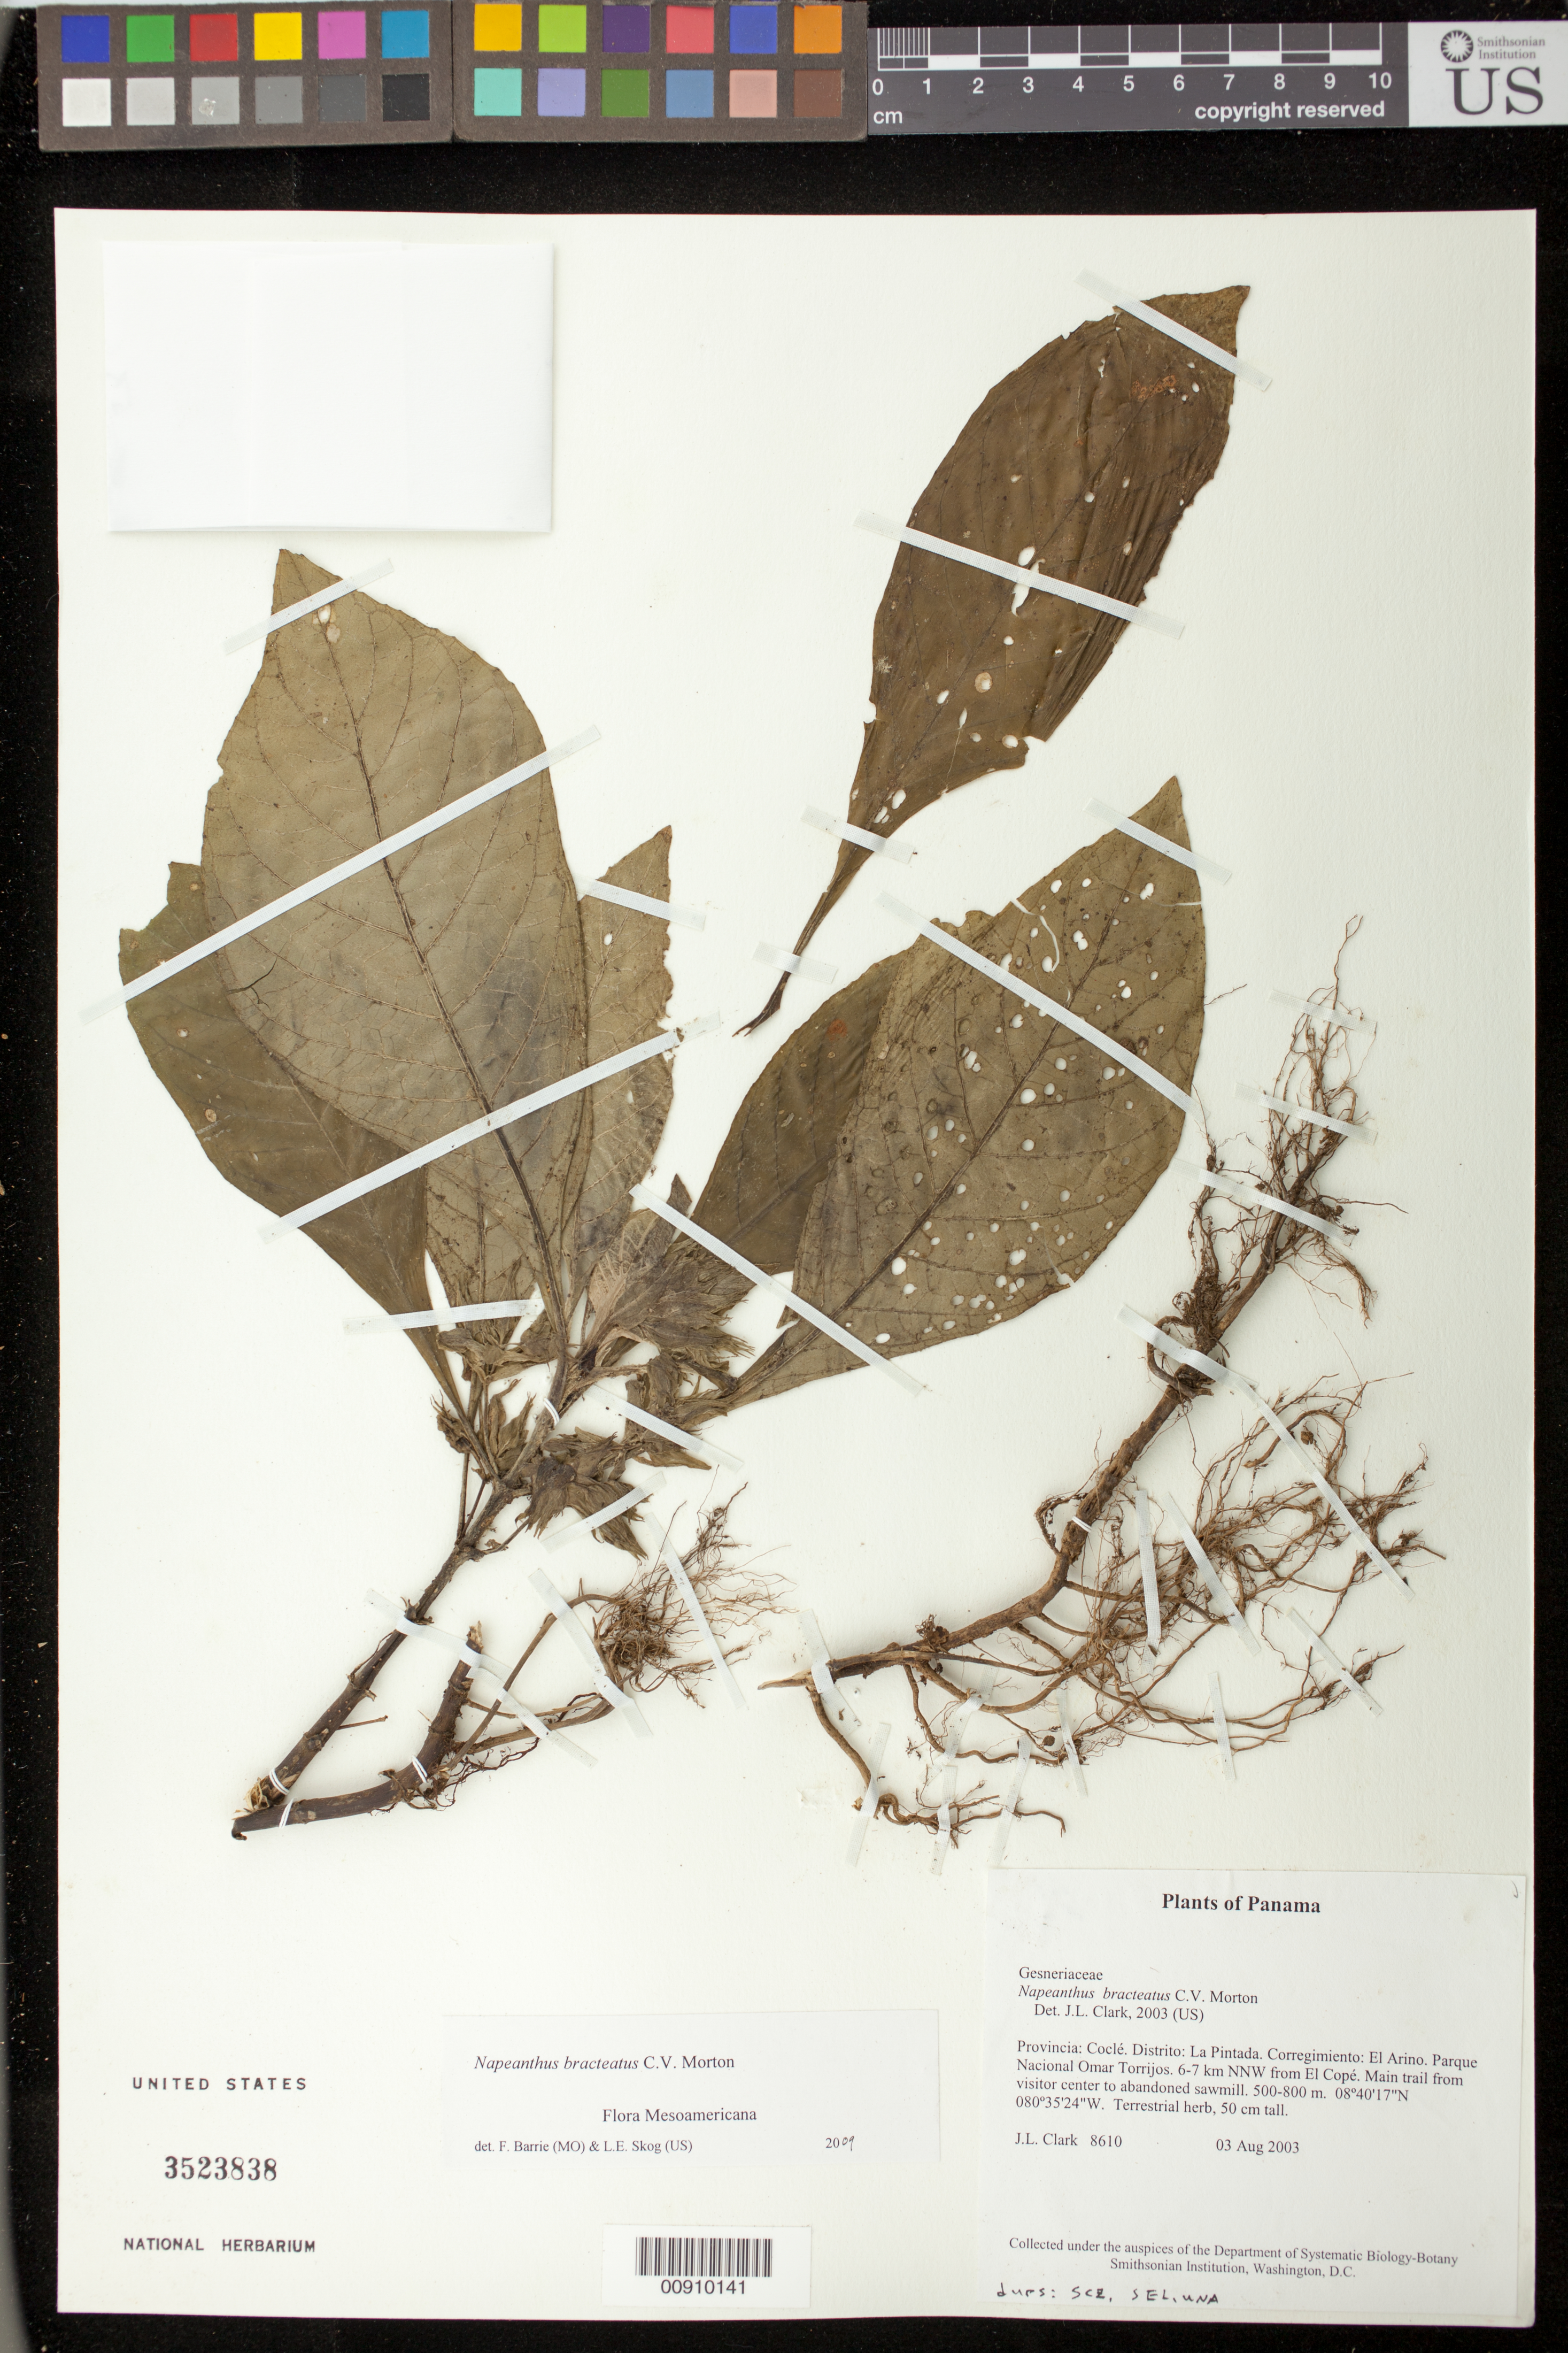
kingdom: Plantae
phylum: Tracheophyta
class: Magnoliopsida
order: Lamiales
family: Gesneriaceae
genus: Napeanthus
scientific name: Napeanthus bracteatus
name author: C.V. Morton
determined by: Clark, J. L., (SEL), The Marie Selby Botanical Garden (UNITED STATES)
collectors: J. L. Clark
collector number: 8610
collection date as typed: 03 Aug 2003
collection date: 2003-08-03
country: Panama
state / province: Coclé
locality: La Pintada. Corregimiento: El Arino. Parque Nacional Omar Torrijos. 6-7 km NNW from El Copé. Main trail from visitor center to abandoned sawmill.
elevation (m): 500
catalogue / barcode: US 3523838